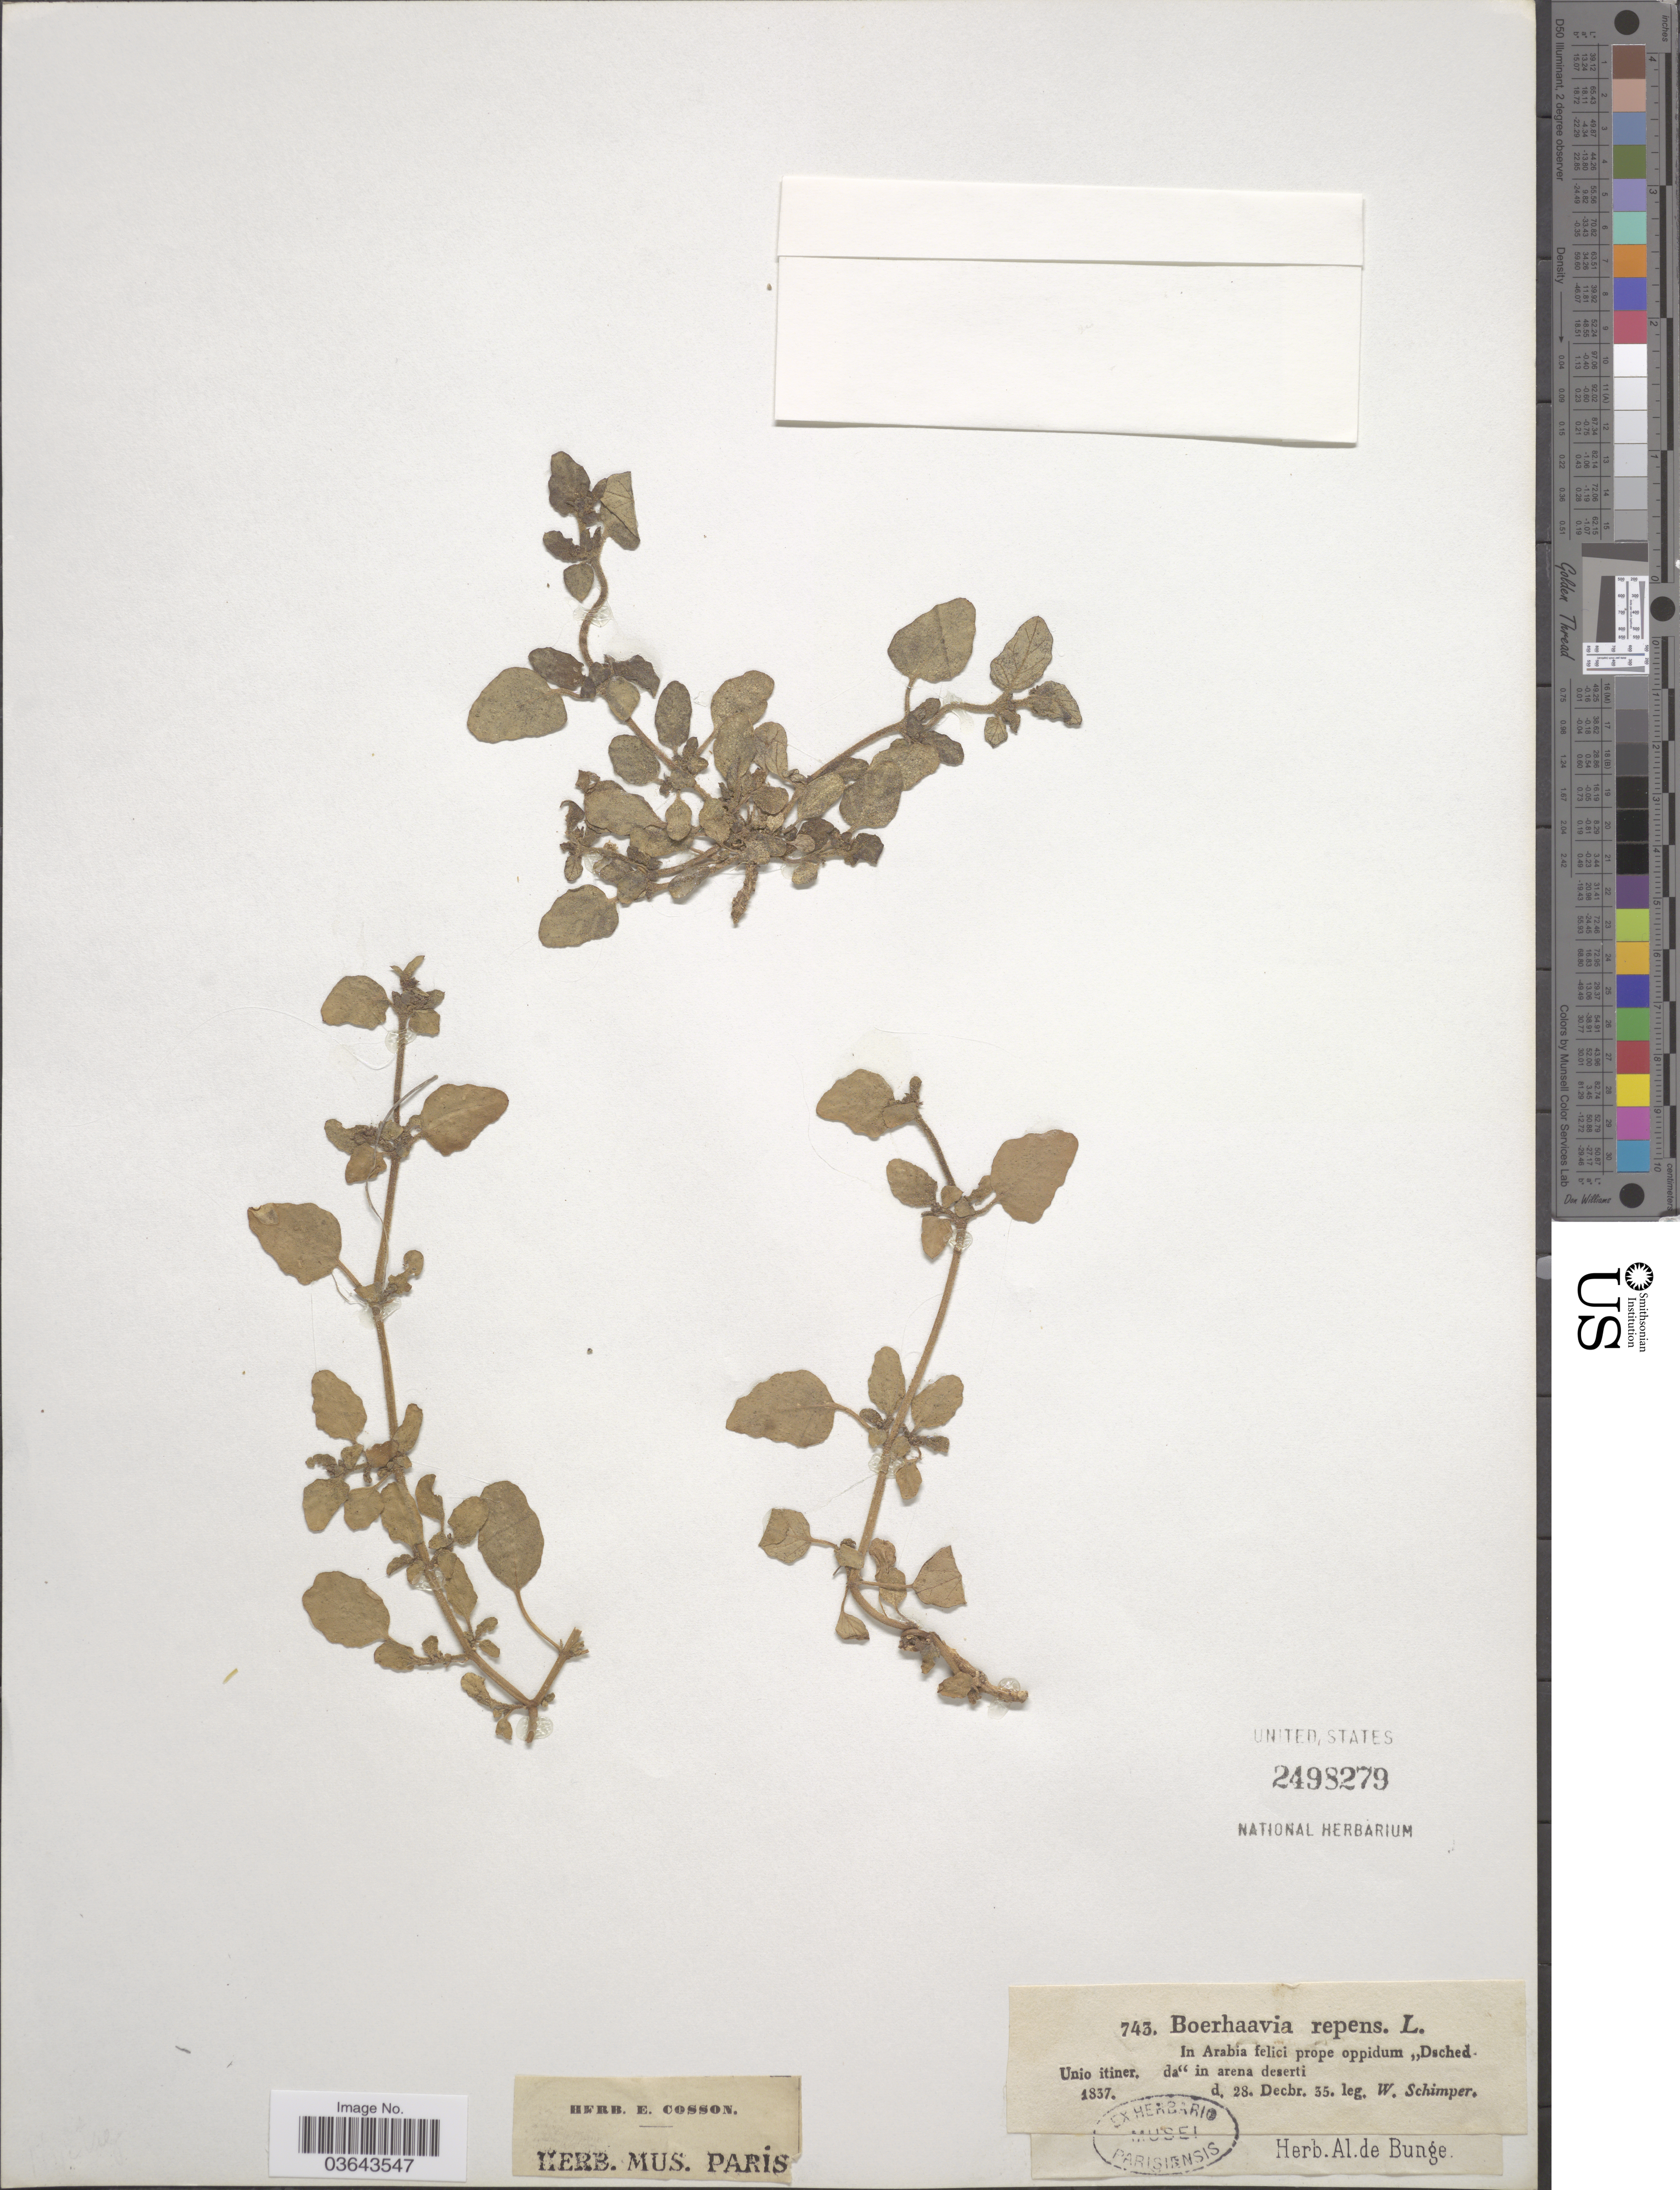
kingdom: Plantae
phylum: Tracheophyta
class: Magnoliopsida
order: Caryophyllales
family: Nyctaginaceae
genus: Boerhavia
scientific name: Boerhavia repens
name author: L.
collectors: W. Schimper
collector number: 743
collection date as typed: Transcribed d/m/y: 28/12/35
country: Saudi Arabia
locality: In Arabia felici prope oppidum "Dschedda" in arena deserti.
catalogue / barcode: US 2498279